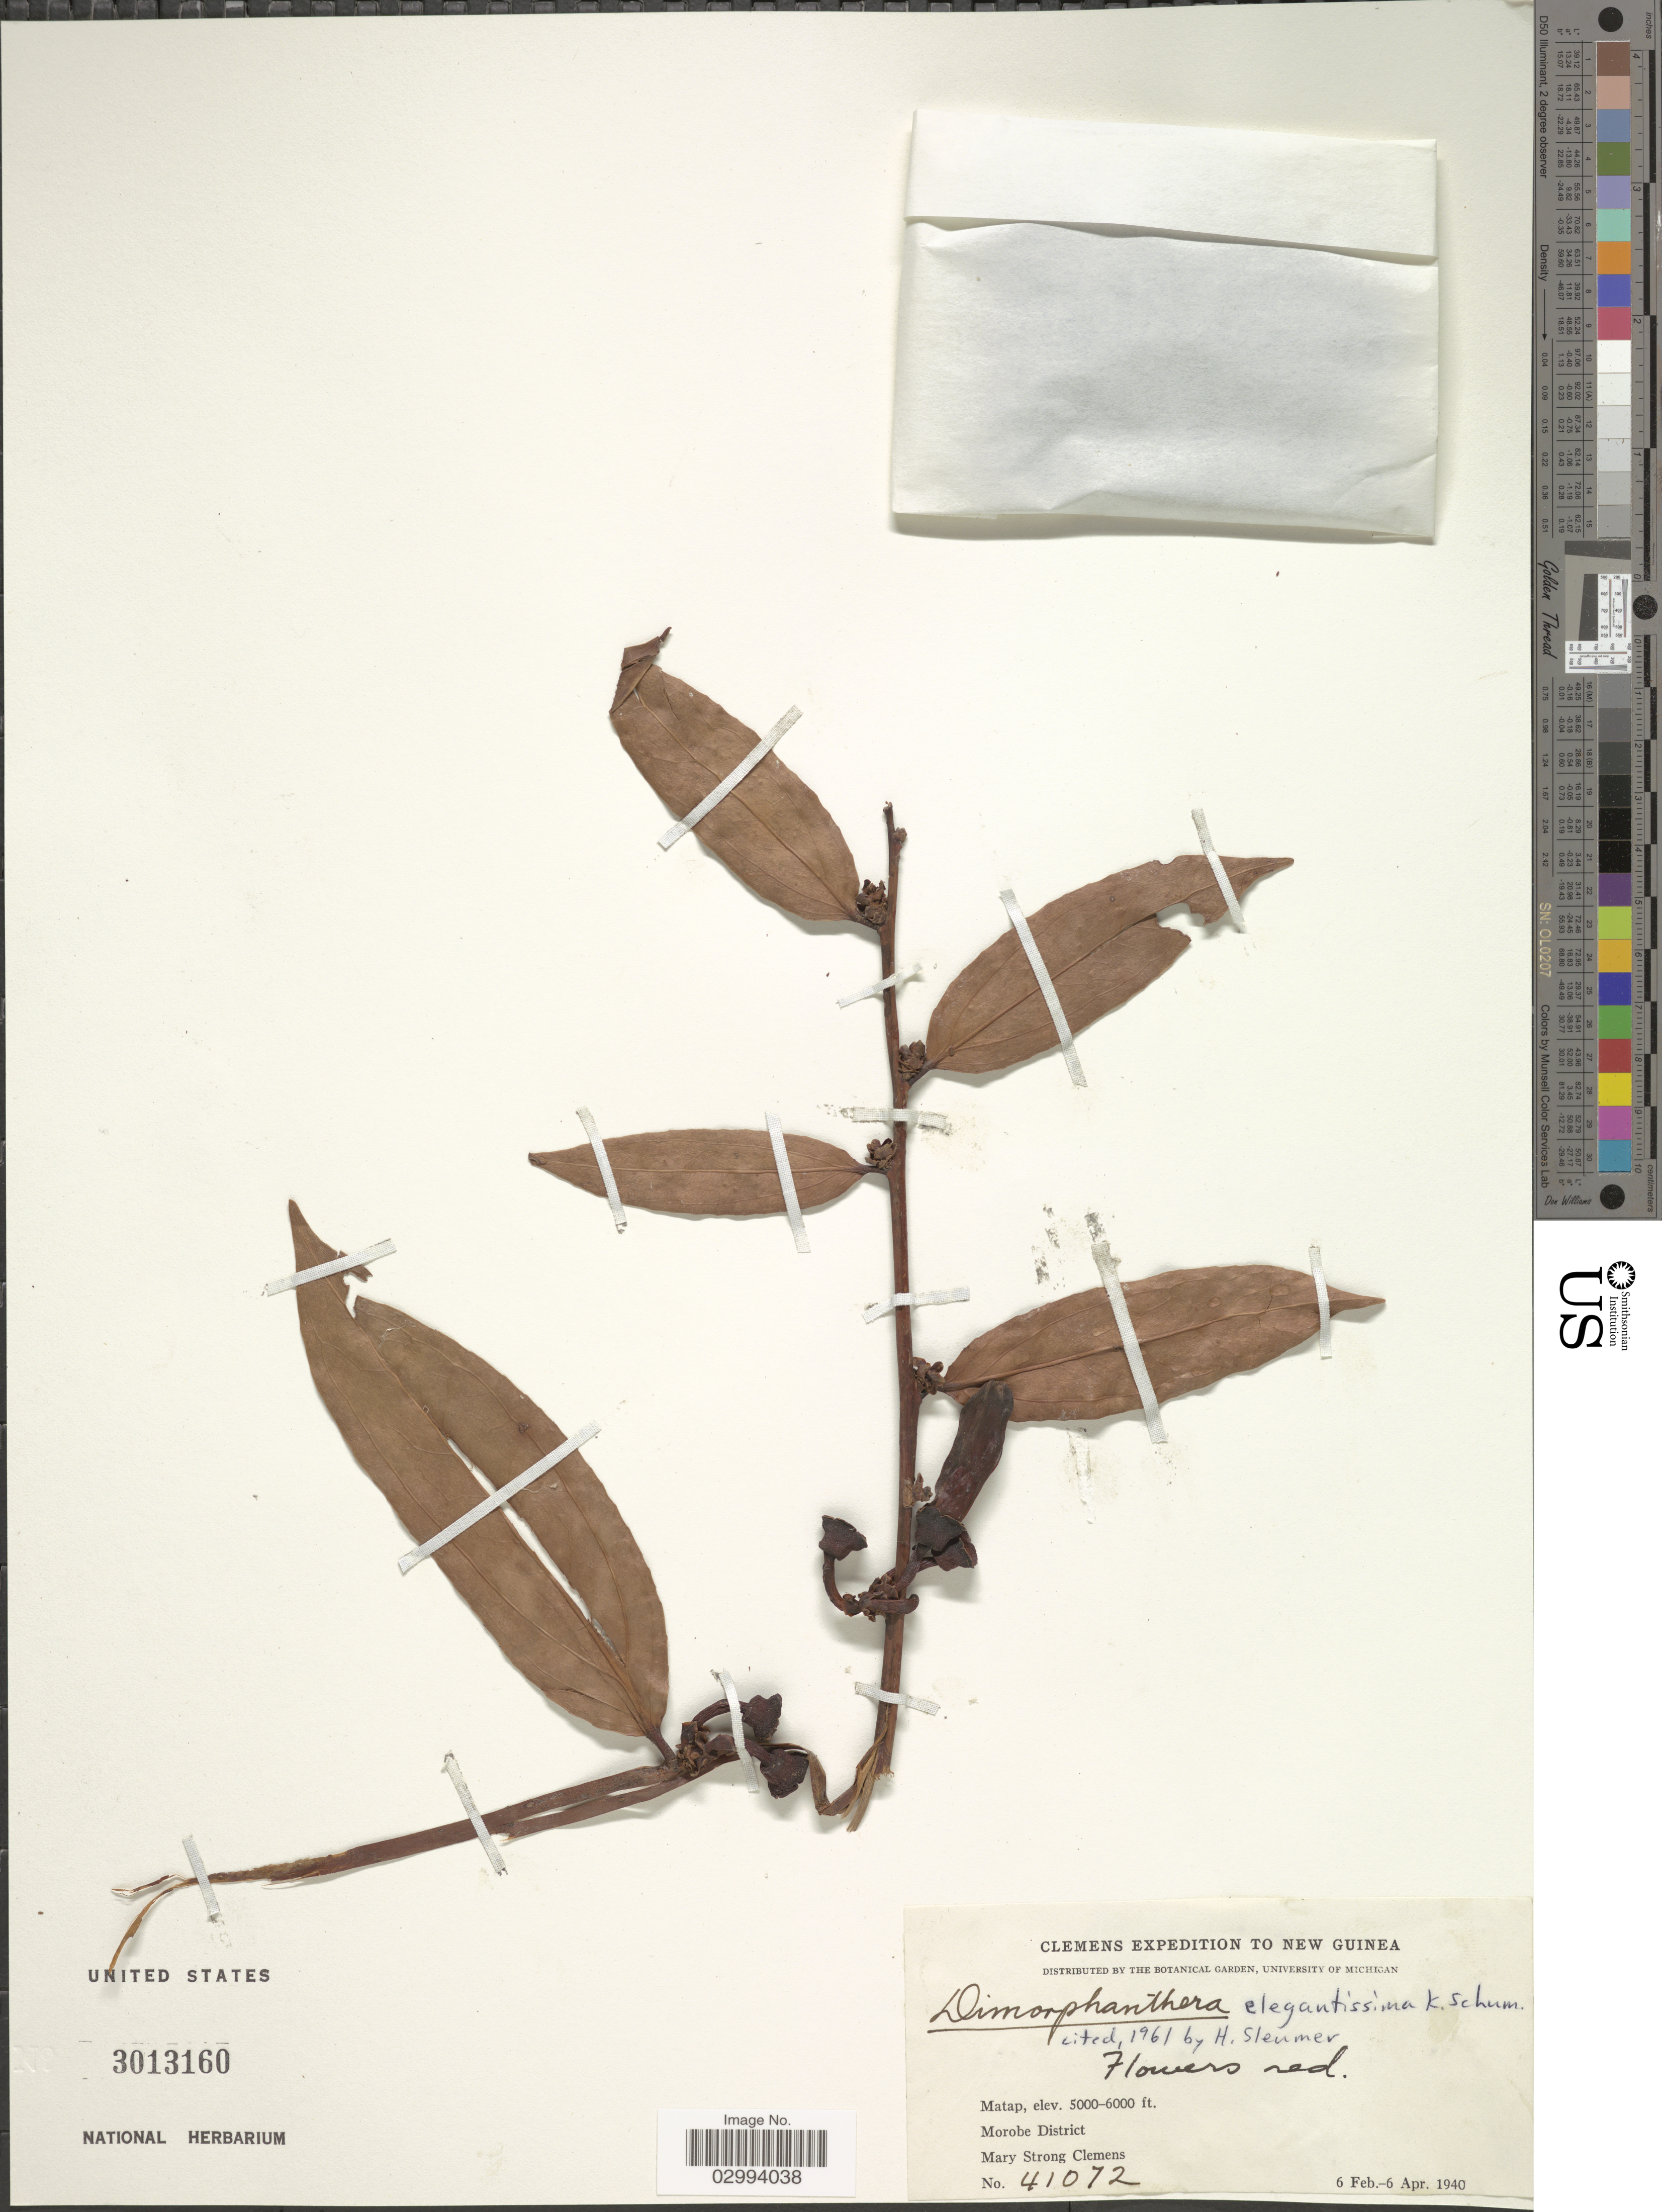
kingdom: Plantae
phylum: Tracheophyta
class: Magnoliopsida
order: Ericales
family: Ericaceae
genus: Dimorphanthera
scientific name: Dimorphanthera elegantissima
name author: K. Schum.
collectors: M. S. Clemens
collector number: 41072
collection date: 1940-02-06/1940-04-06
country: Papua New Guinea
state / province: Morobe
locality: New Guinea, Matap, Morobe District.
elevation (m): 1524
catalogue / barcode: US 3013160